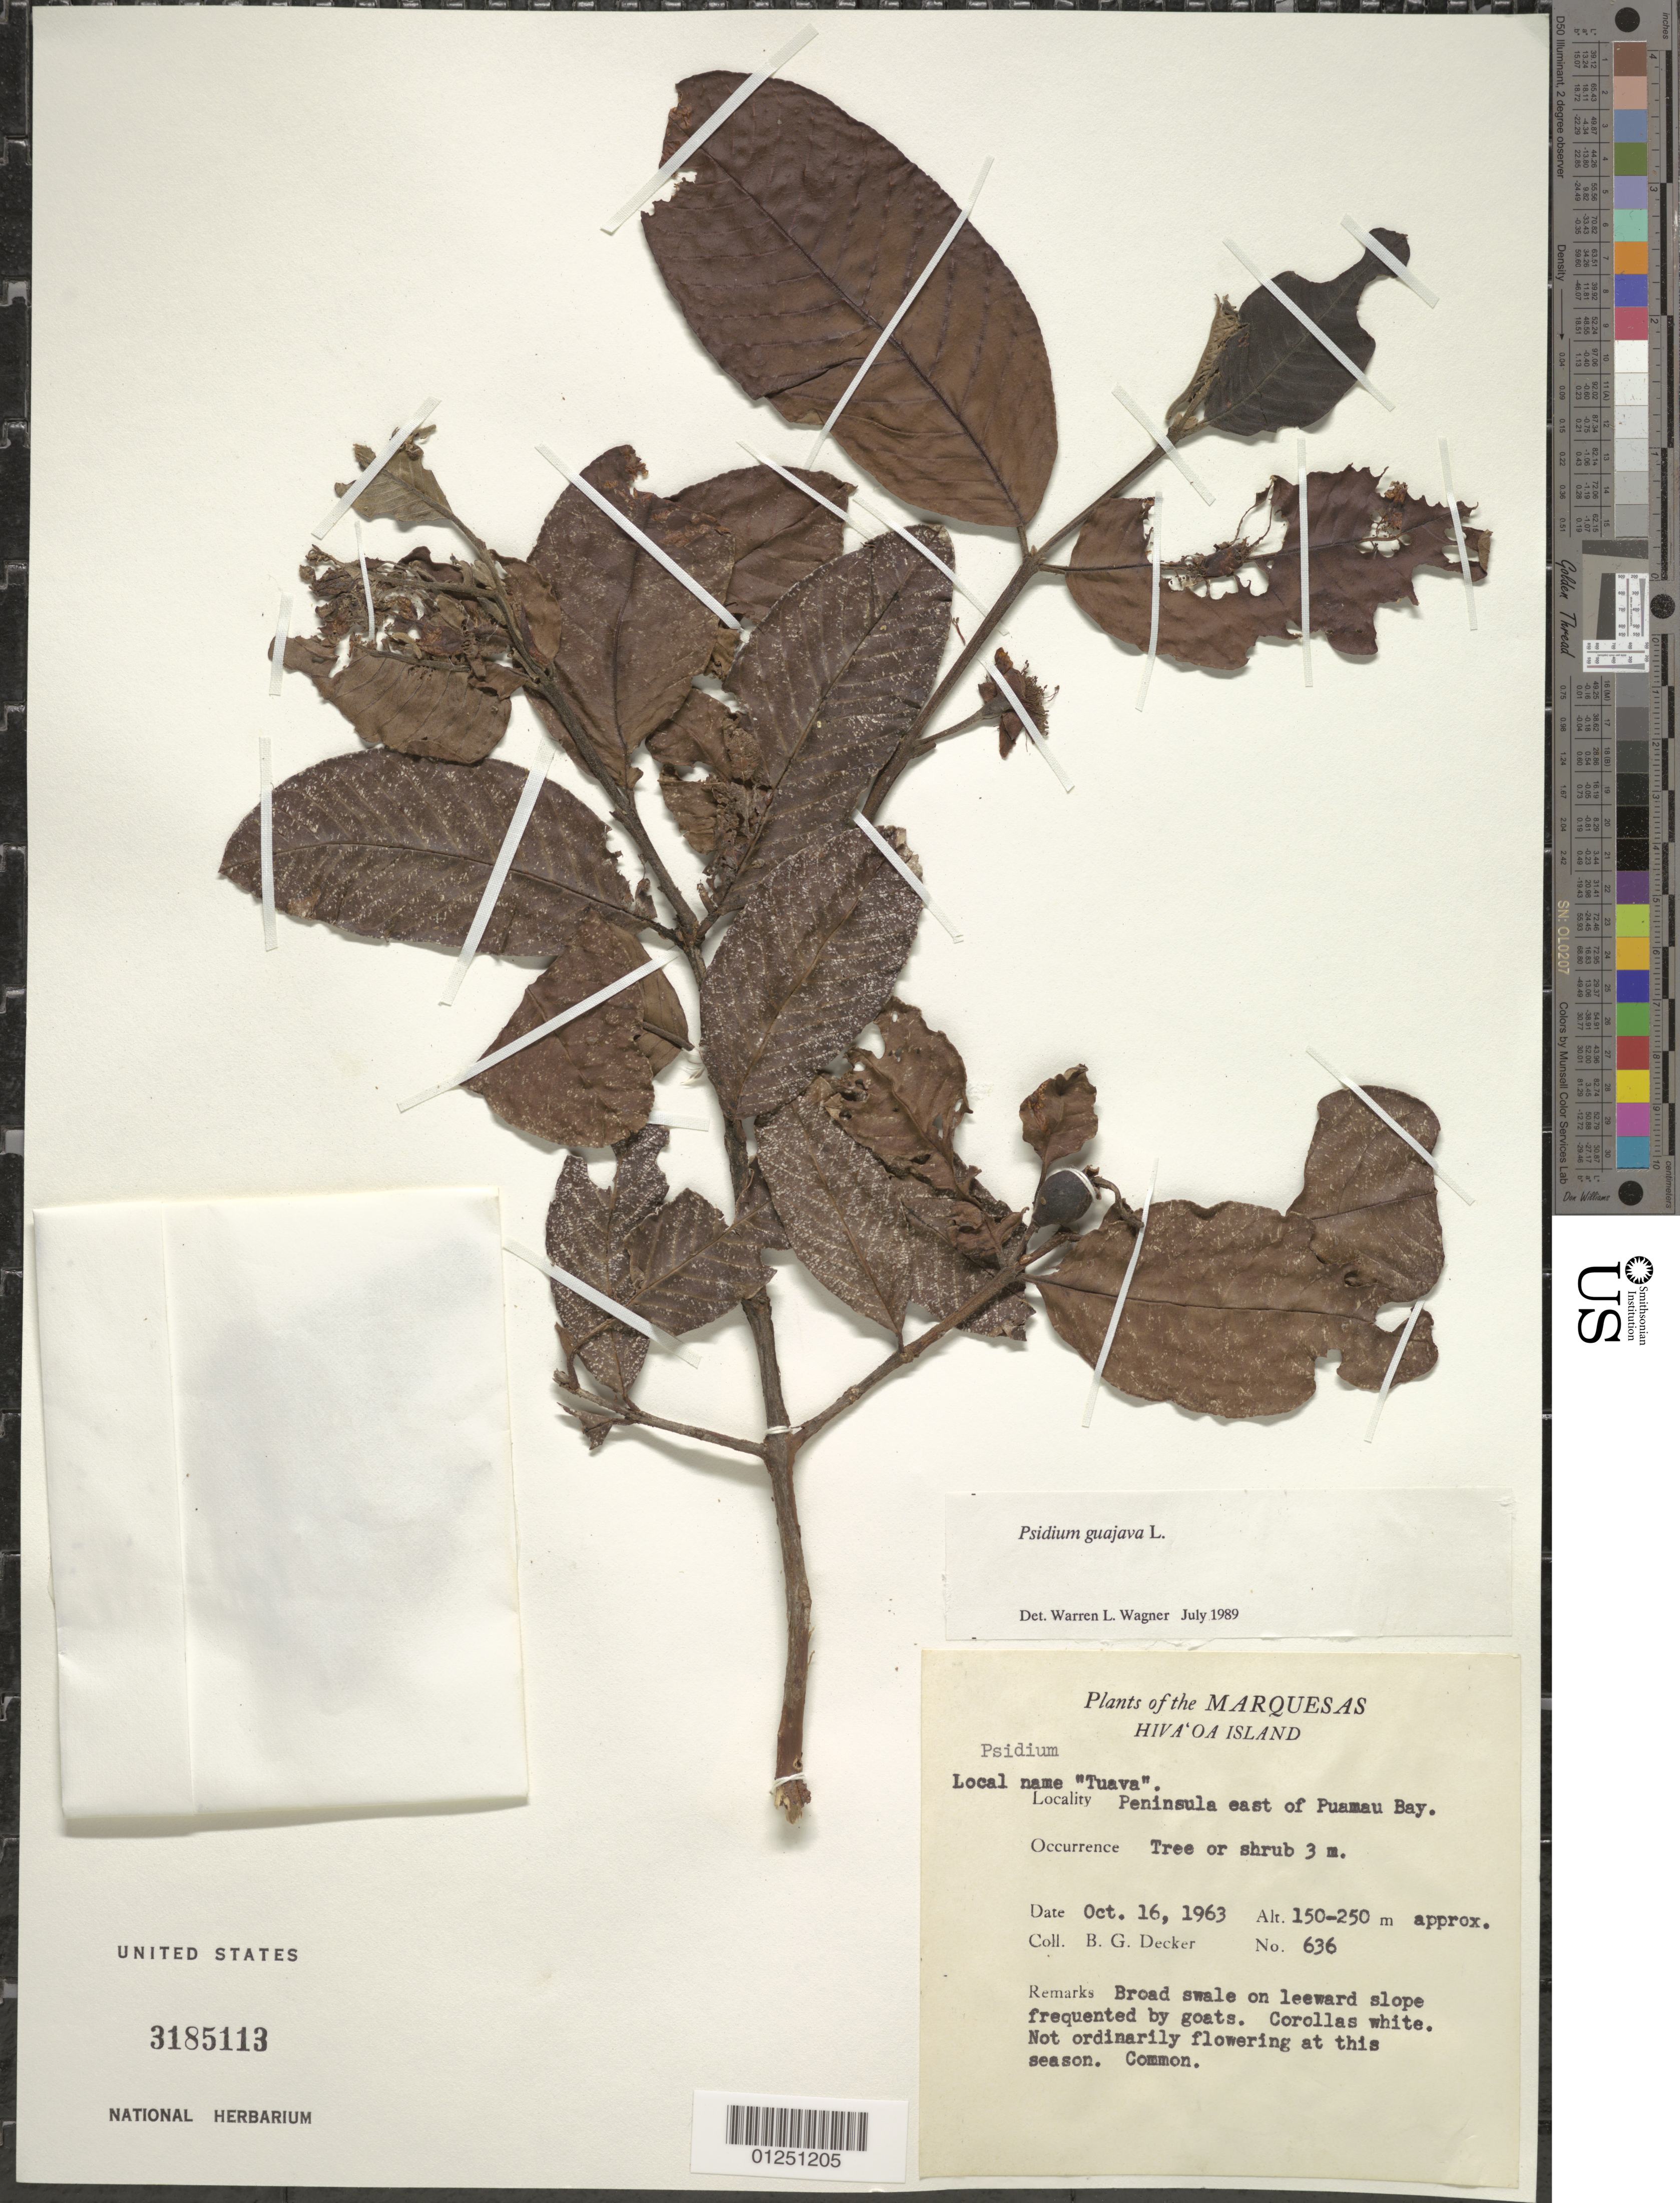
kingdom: Plantae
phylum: Tracheophyta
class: Magnoliopsida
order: Myrtales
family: Myrtaceae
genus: Psidium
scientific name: Psidium guajava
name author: L.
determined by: Wagner, W. L., (BOT), Smithsonian Institution - National Museum of Natural History (UNITED STATES)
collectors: B. G. Decker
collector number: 636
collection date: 1963-10-16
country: French Polynesia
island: Hiva Oa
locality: peninsula E of Puamau Bay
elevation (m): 150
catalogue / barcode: US 3185113